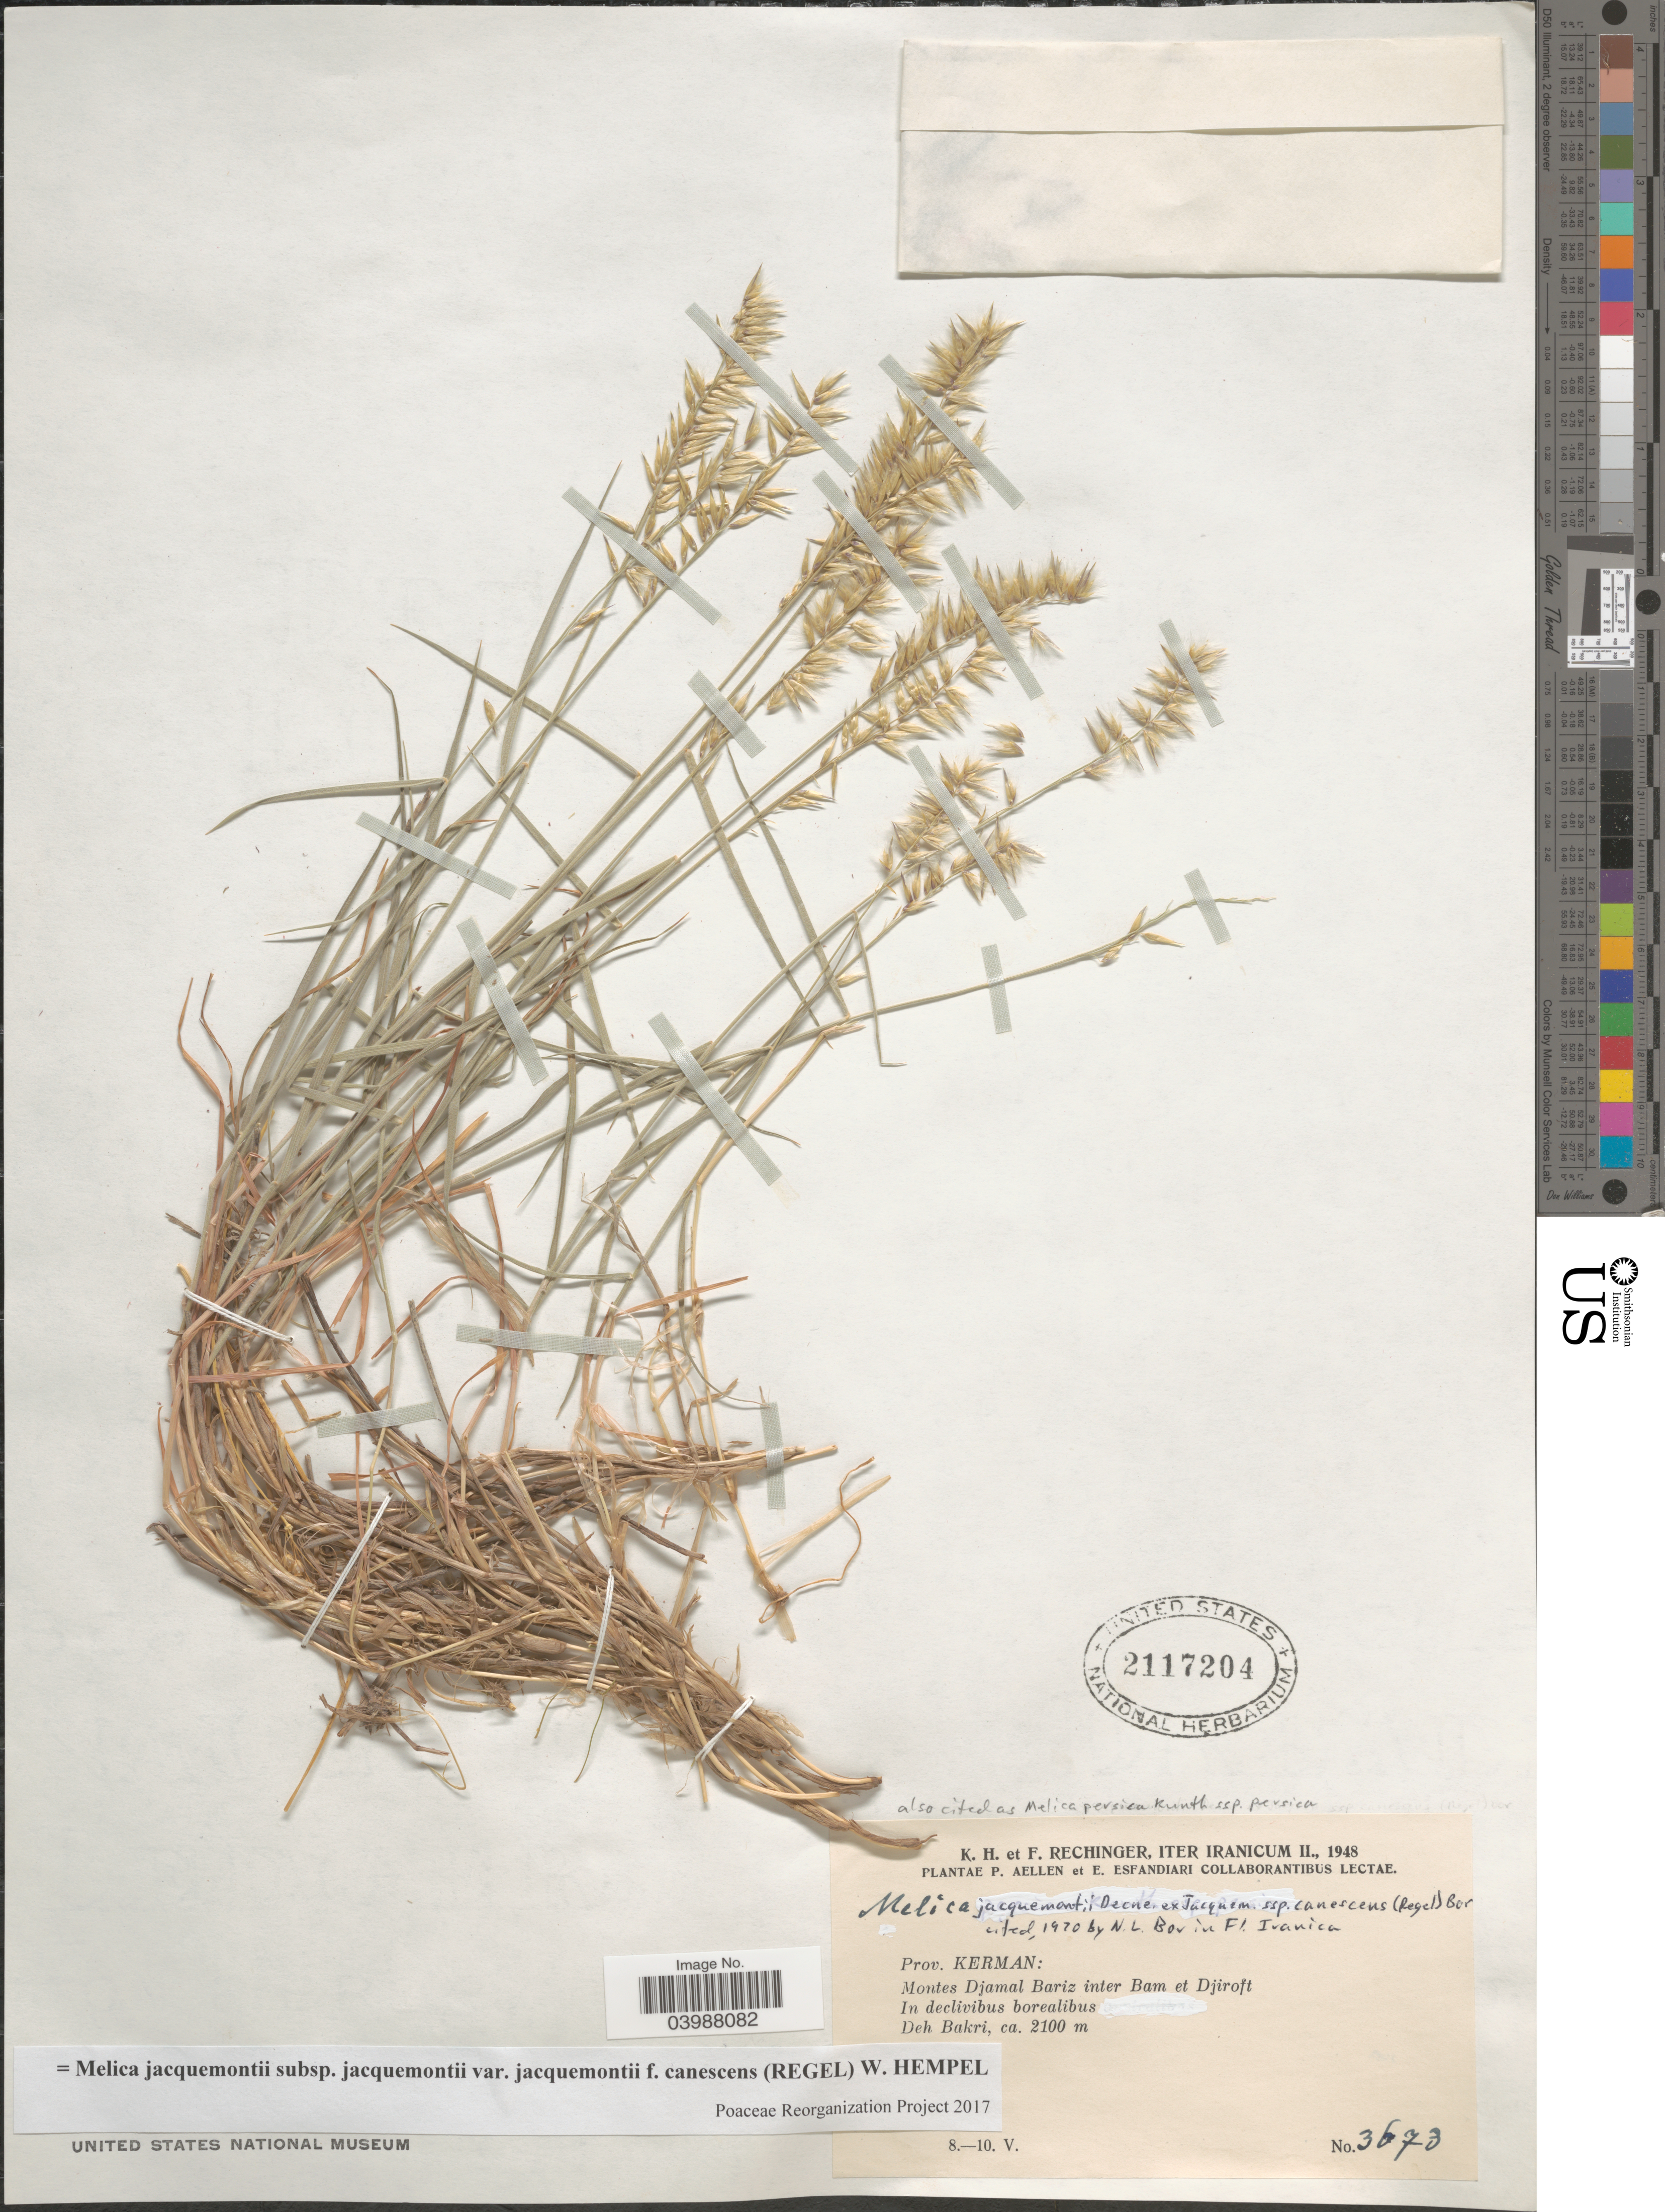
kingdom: Plantae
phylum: Tracheophyta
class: Liliopsida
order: Poales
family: Poaceae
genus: Melica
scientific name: Melica jacquemontii subsp. jacquemontii f. canescens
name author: (A. Regel) W. Hempel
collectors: K. H. Rechinger & F. Rechinger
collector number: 3673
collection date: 1948-05-08/1948-05-10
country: Iran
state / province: Kerman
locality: Prov. Kerman: Montes Djamal Bariz inter Bam et Djiroft. In declivibus borealibus. Deh Bakri.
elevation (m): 2100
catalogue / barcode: US 2117204